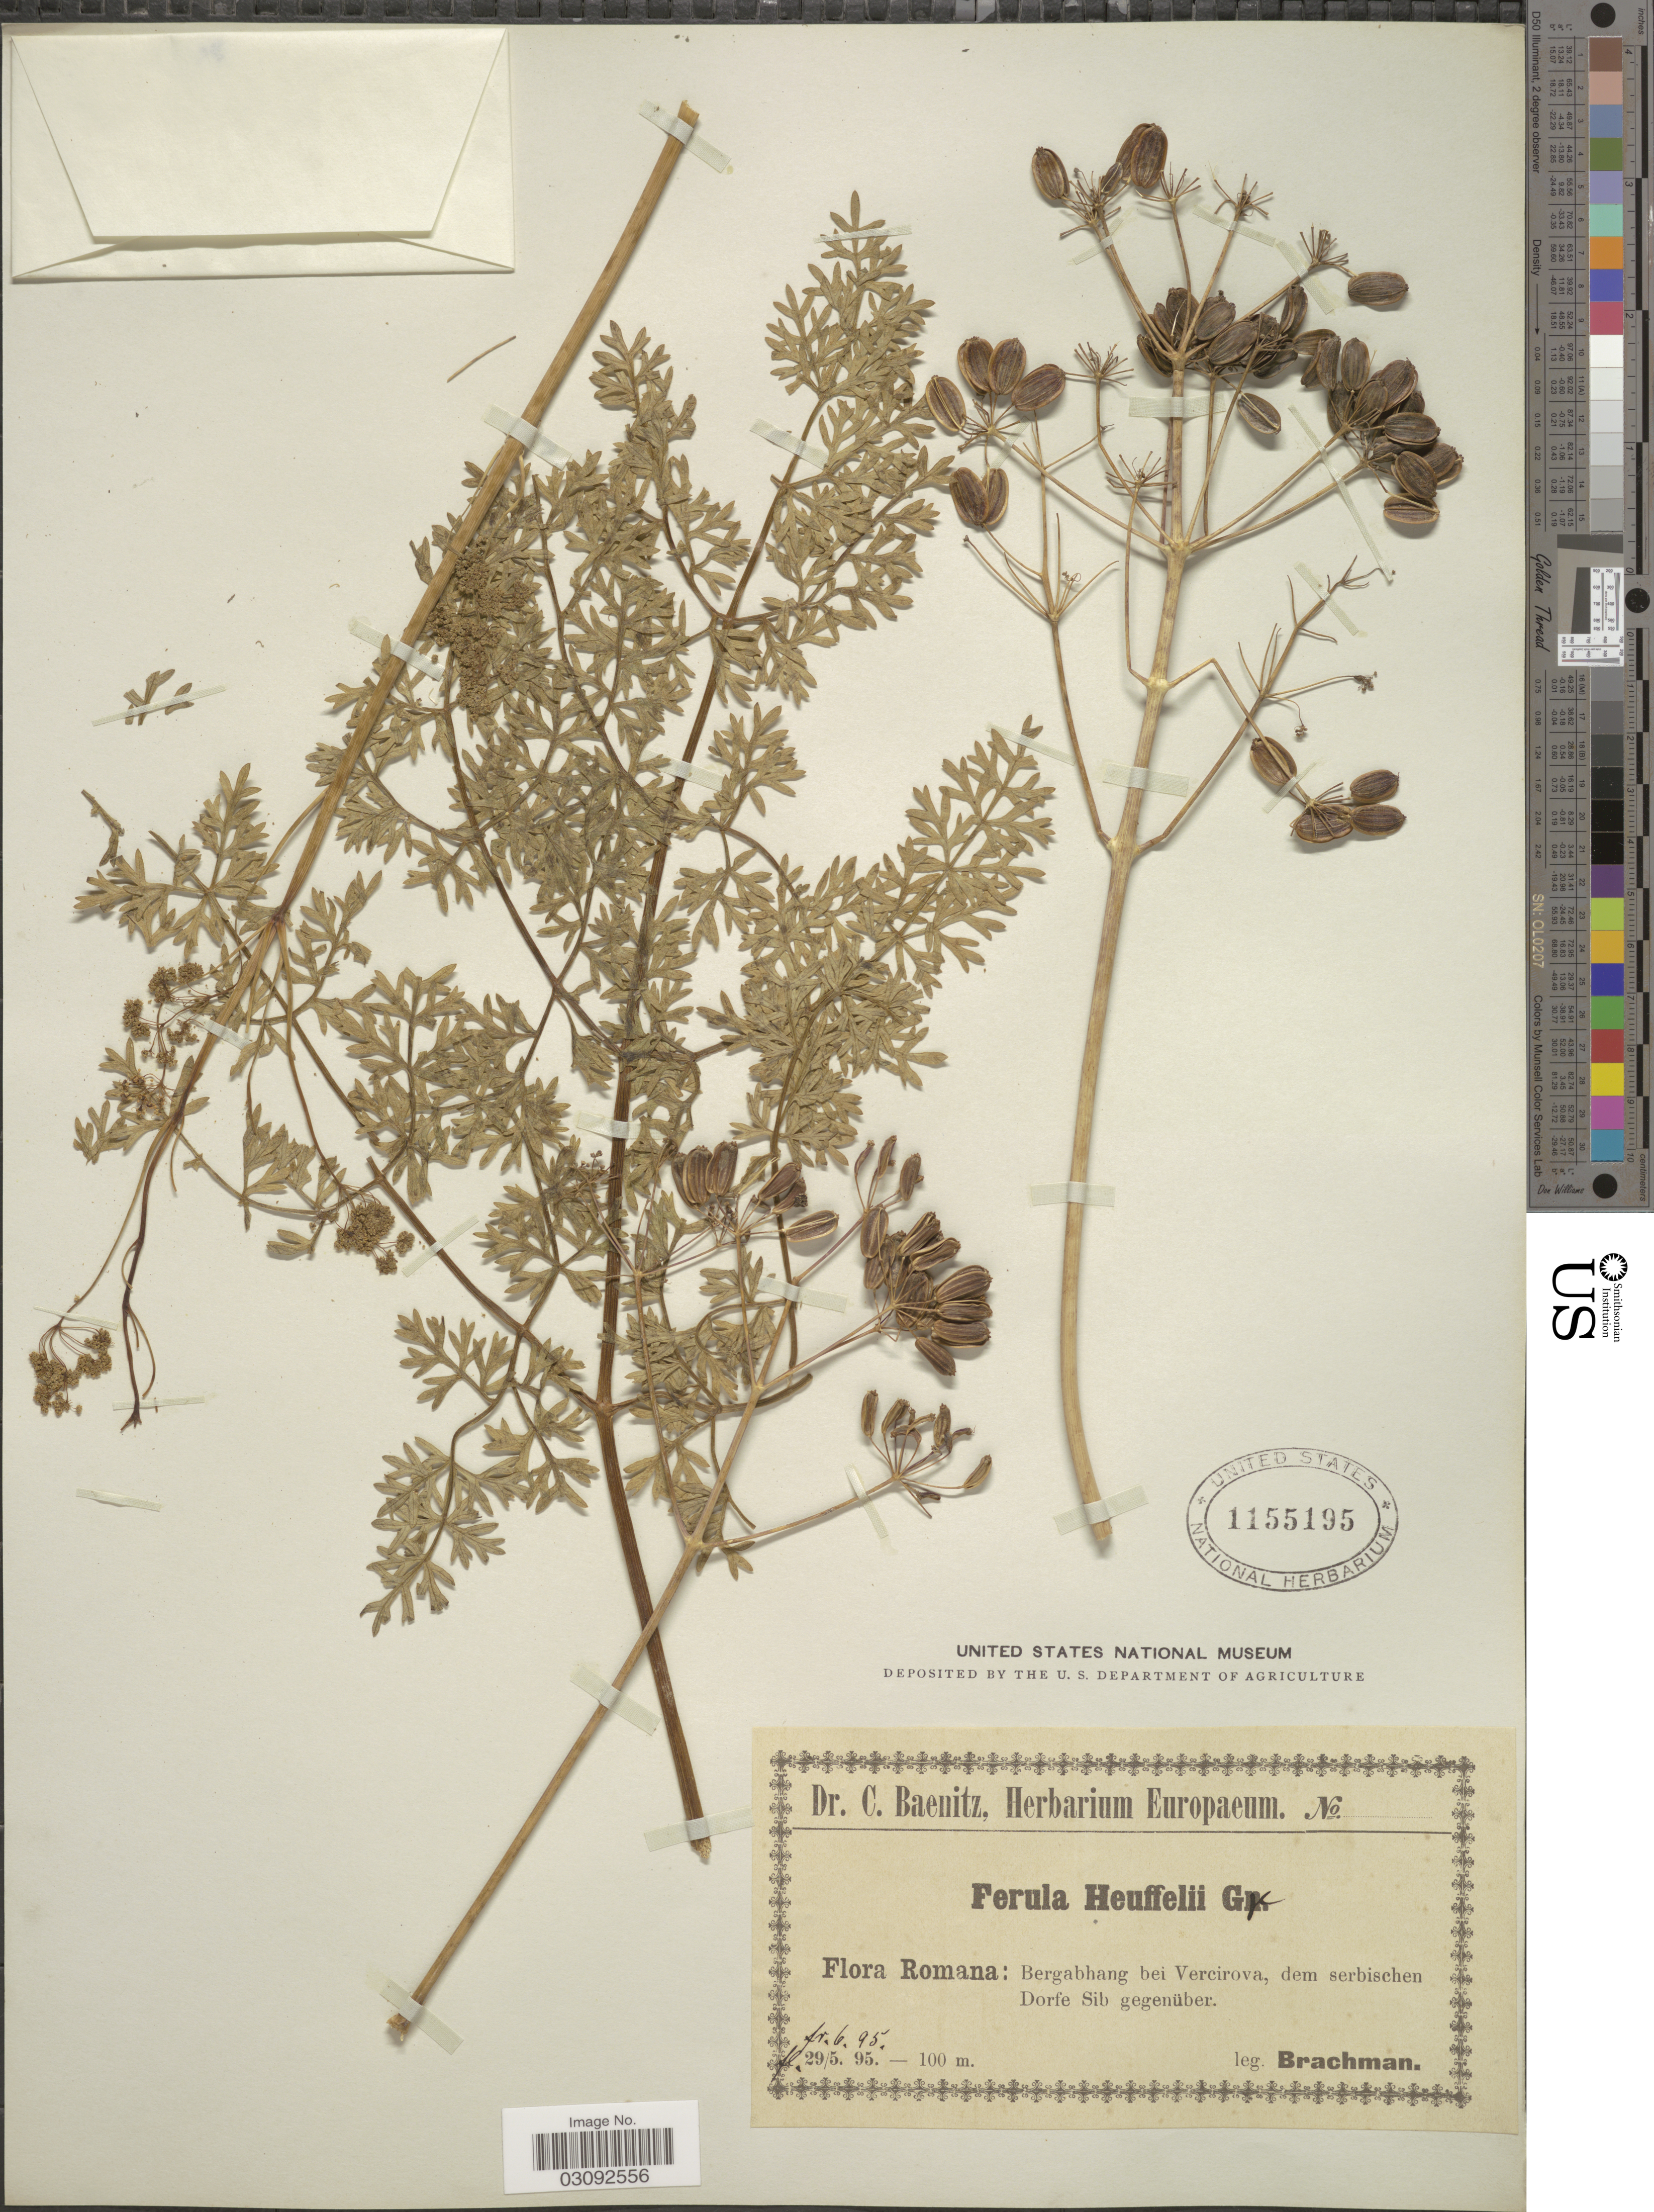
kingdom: Plantae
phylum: Tracheophyta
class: Magnoliopsida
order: Apiales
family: Apiaceae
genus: Ferula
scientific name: Ferula heuffelii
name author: Griseb. ex Heuff.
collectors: Brachman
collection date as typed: Transcribed d/m/y: 29/5/95 to /6/95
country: Romania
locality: Romana: Bergabhang bei Vercirova, dem serbischen Dorfe Sib gegenüber.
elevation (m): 100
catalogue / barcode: US 1155195